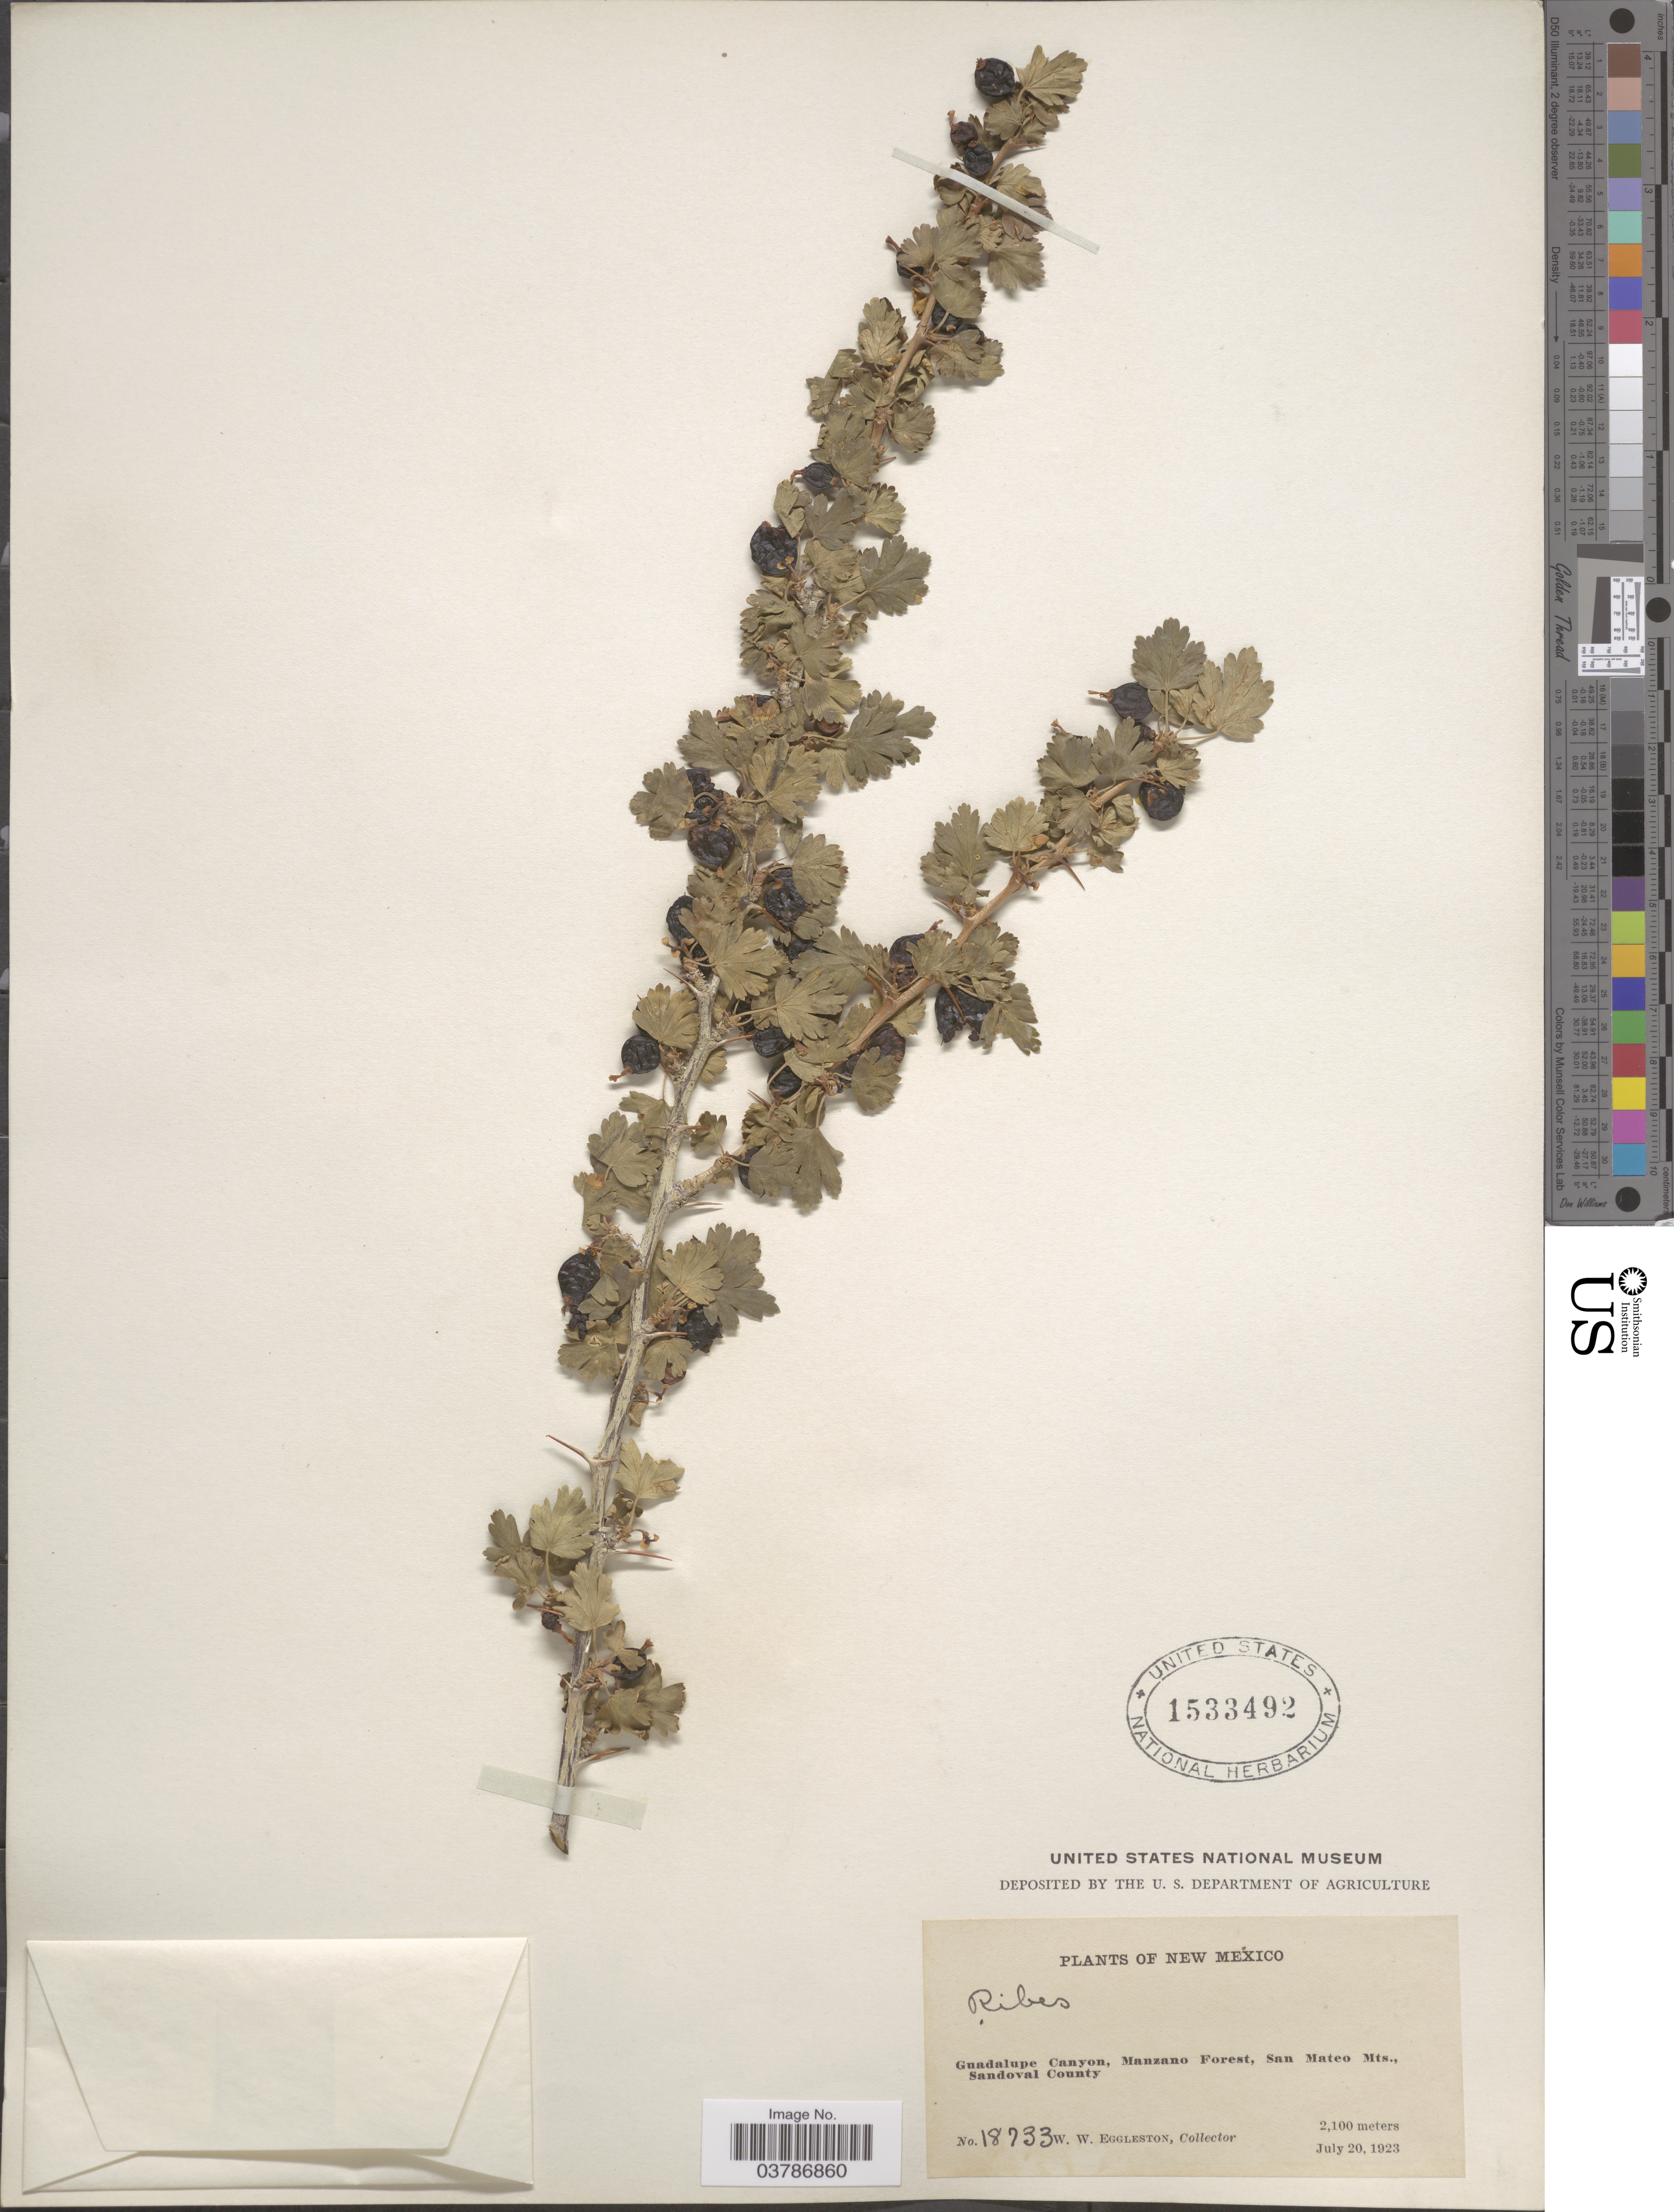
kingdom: Plantae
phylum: Tracheophyta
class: Magnoliopsida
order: Saxifragales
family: Grossulariaceae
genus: Ribes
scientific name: Ribes leptanthum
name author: A. Gray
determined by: Sinnott, Q. P.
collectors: W. W. Eggleston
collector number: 18733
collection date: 1923-07-20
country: United States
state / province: New Mexico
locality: Guadalupe Canyon, Manzano Forest, San Mateo Mts., Sandoval County.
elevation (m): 2100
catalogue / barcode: US 1533492